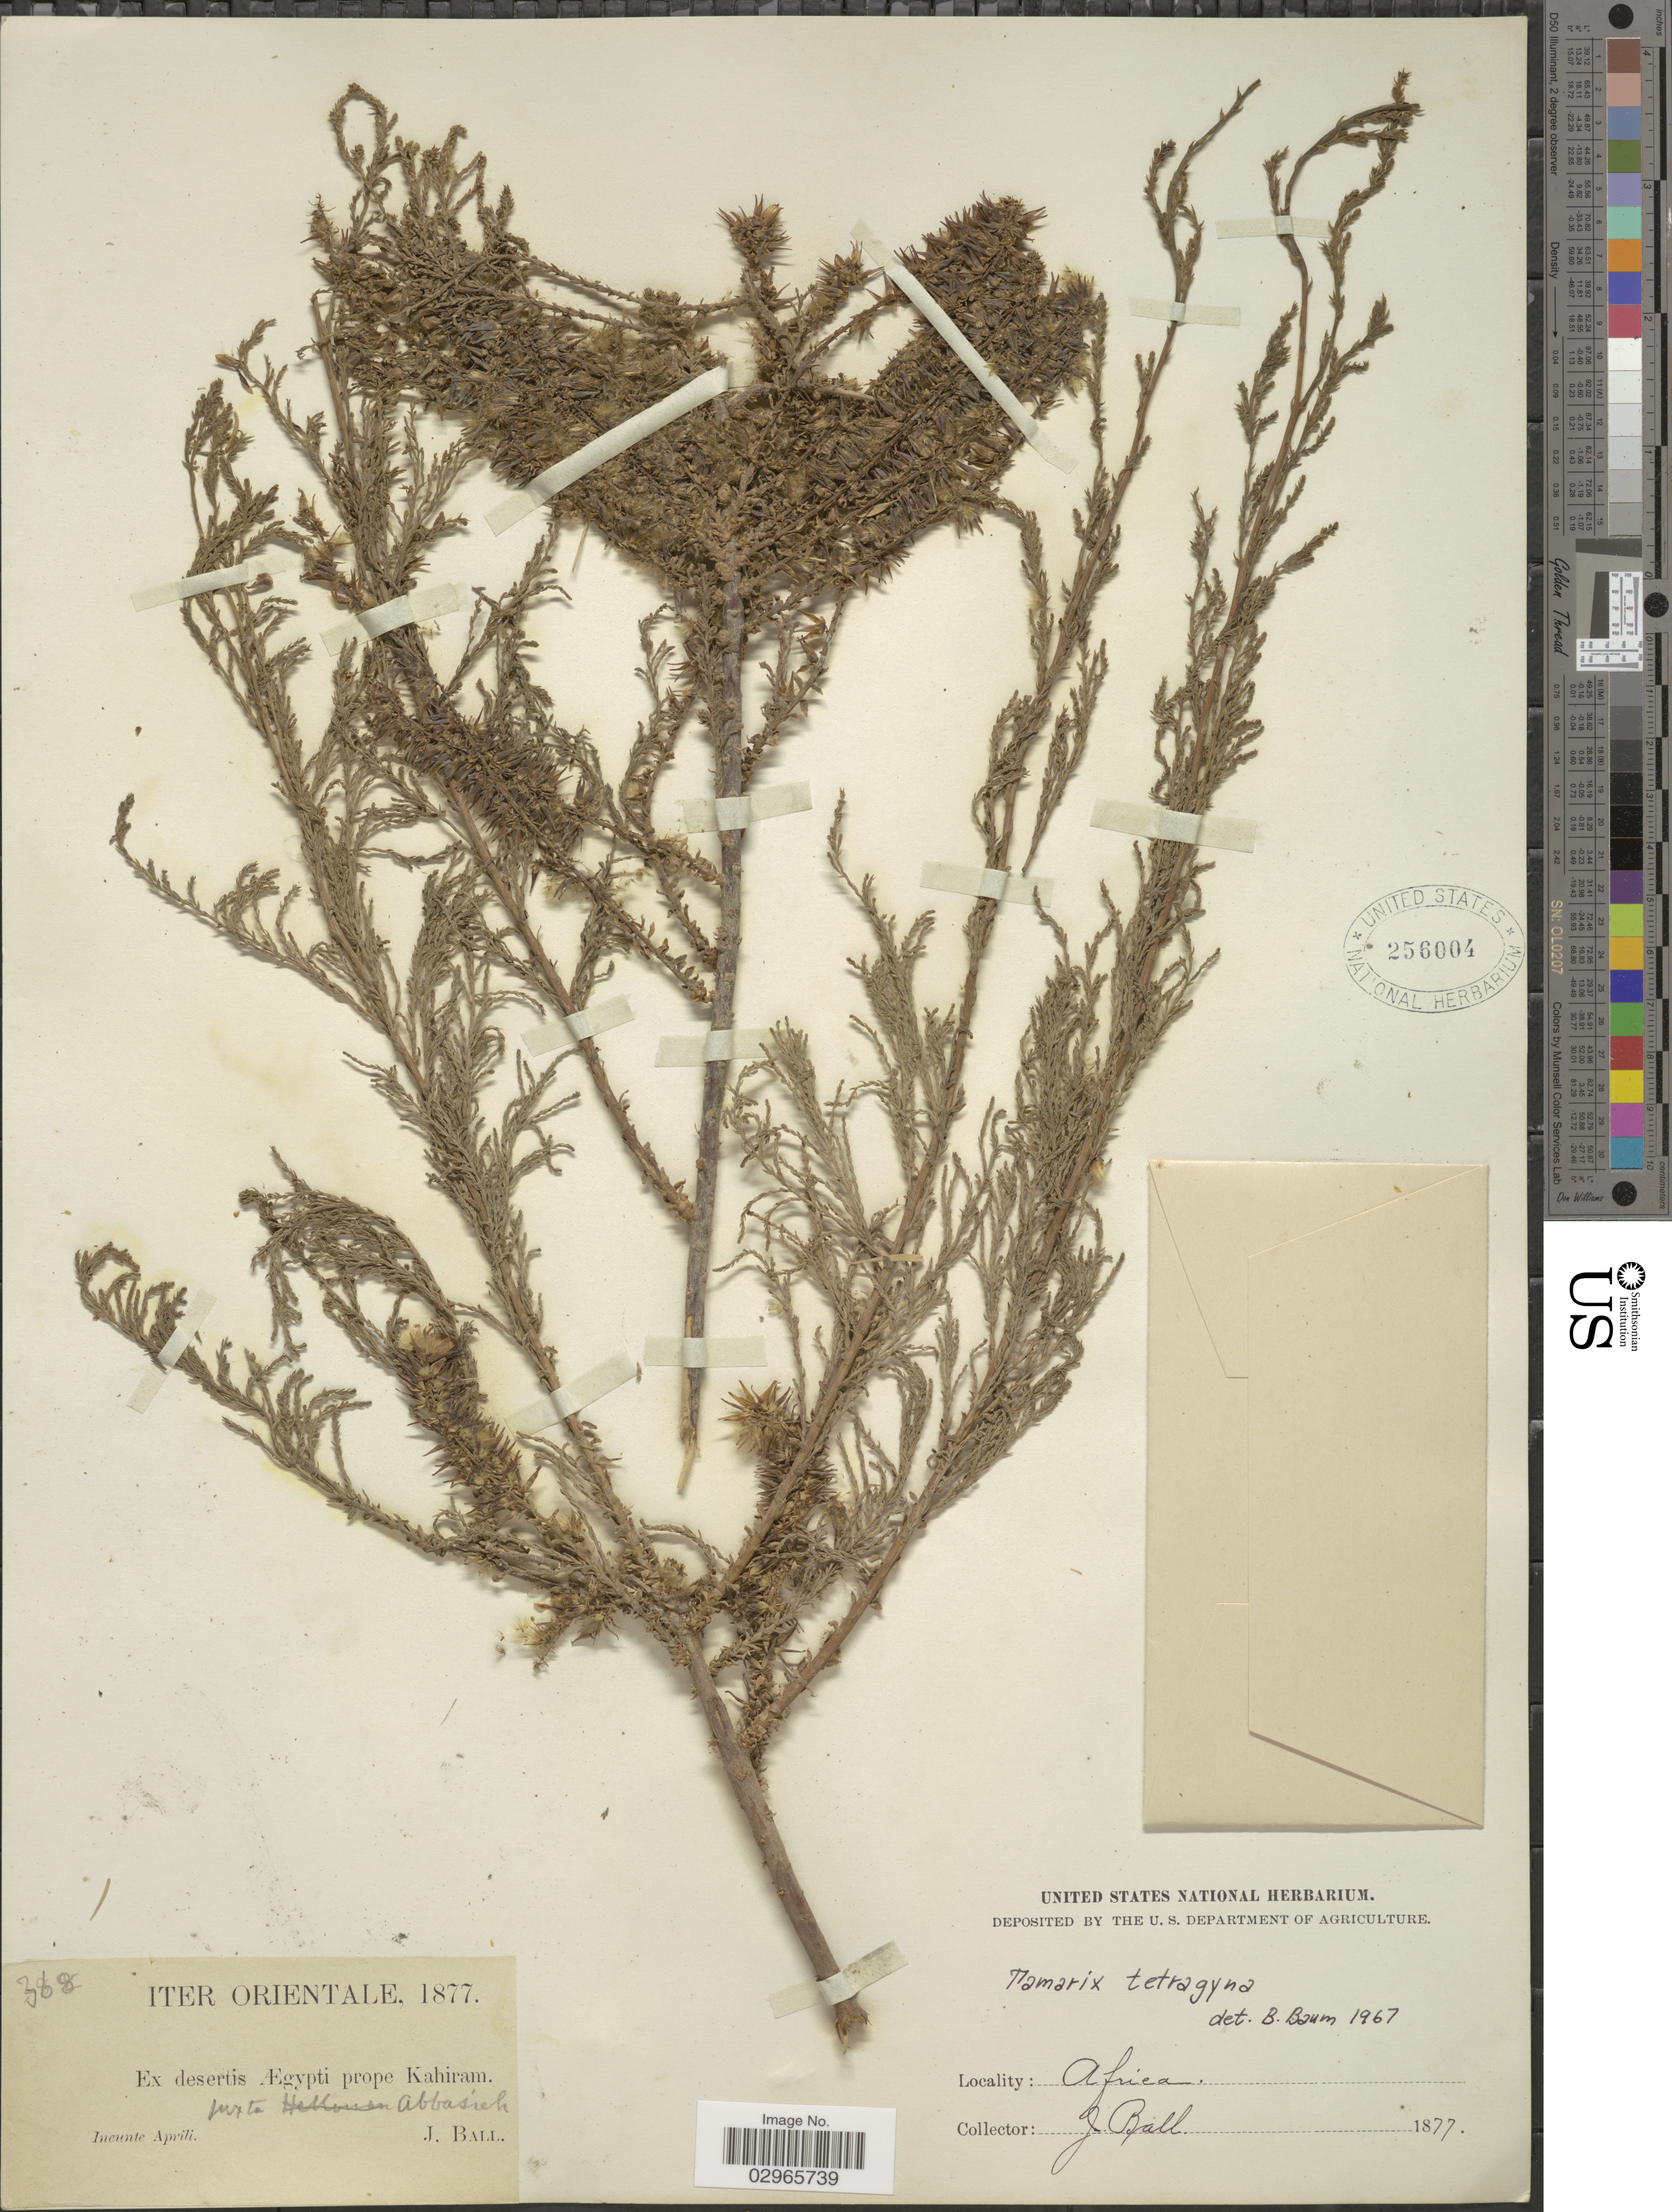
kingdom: Plantae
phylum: Tracheophyta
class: Magnoliopsida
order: Caryophyllales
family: Tamaricaceae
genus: Tamarix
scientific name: Tamarix tetragyna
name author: Ehrenb.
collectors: J. Ball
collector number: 368*?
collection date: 1877-04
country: Egypt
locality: Iter Orientale. Ex desertis Ægypti prope Kahiram.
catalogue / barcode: US 256004